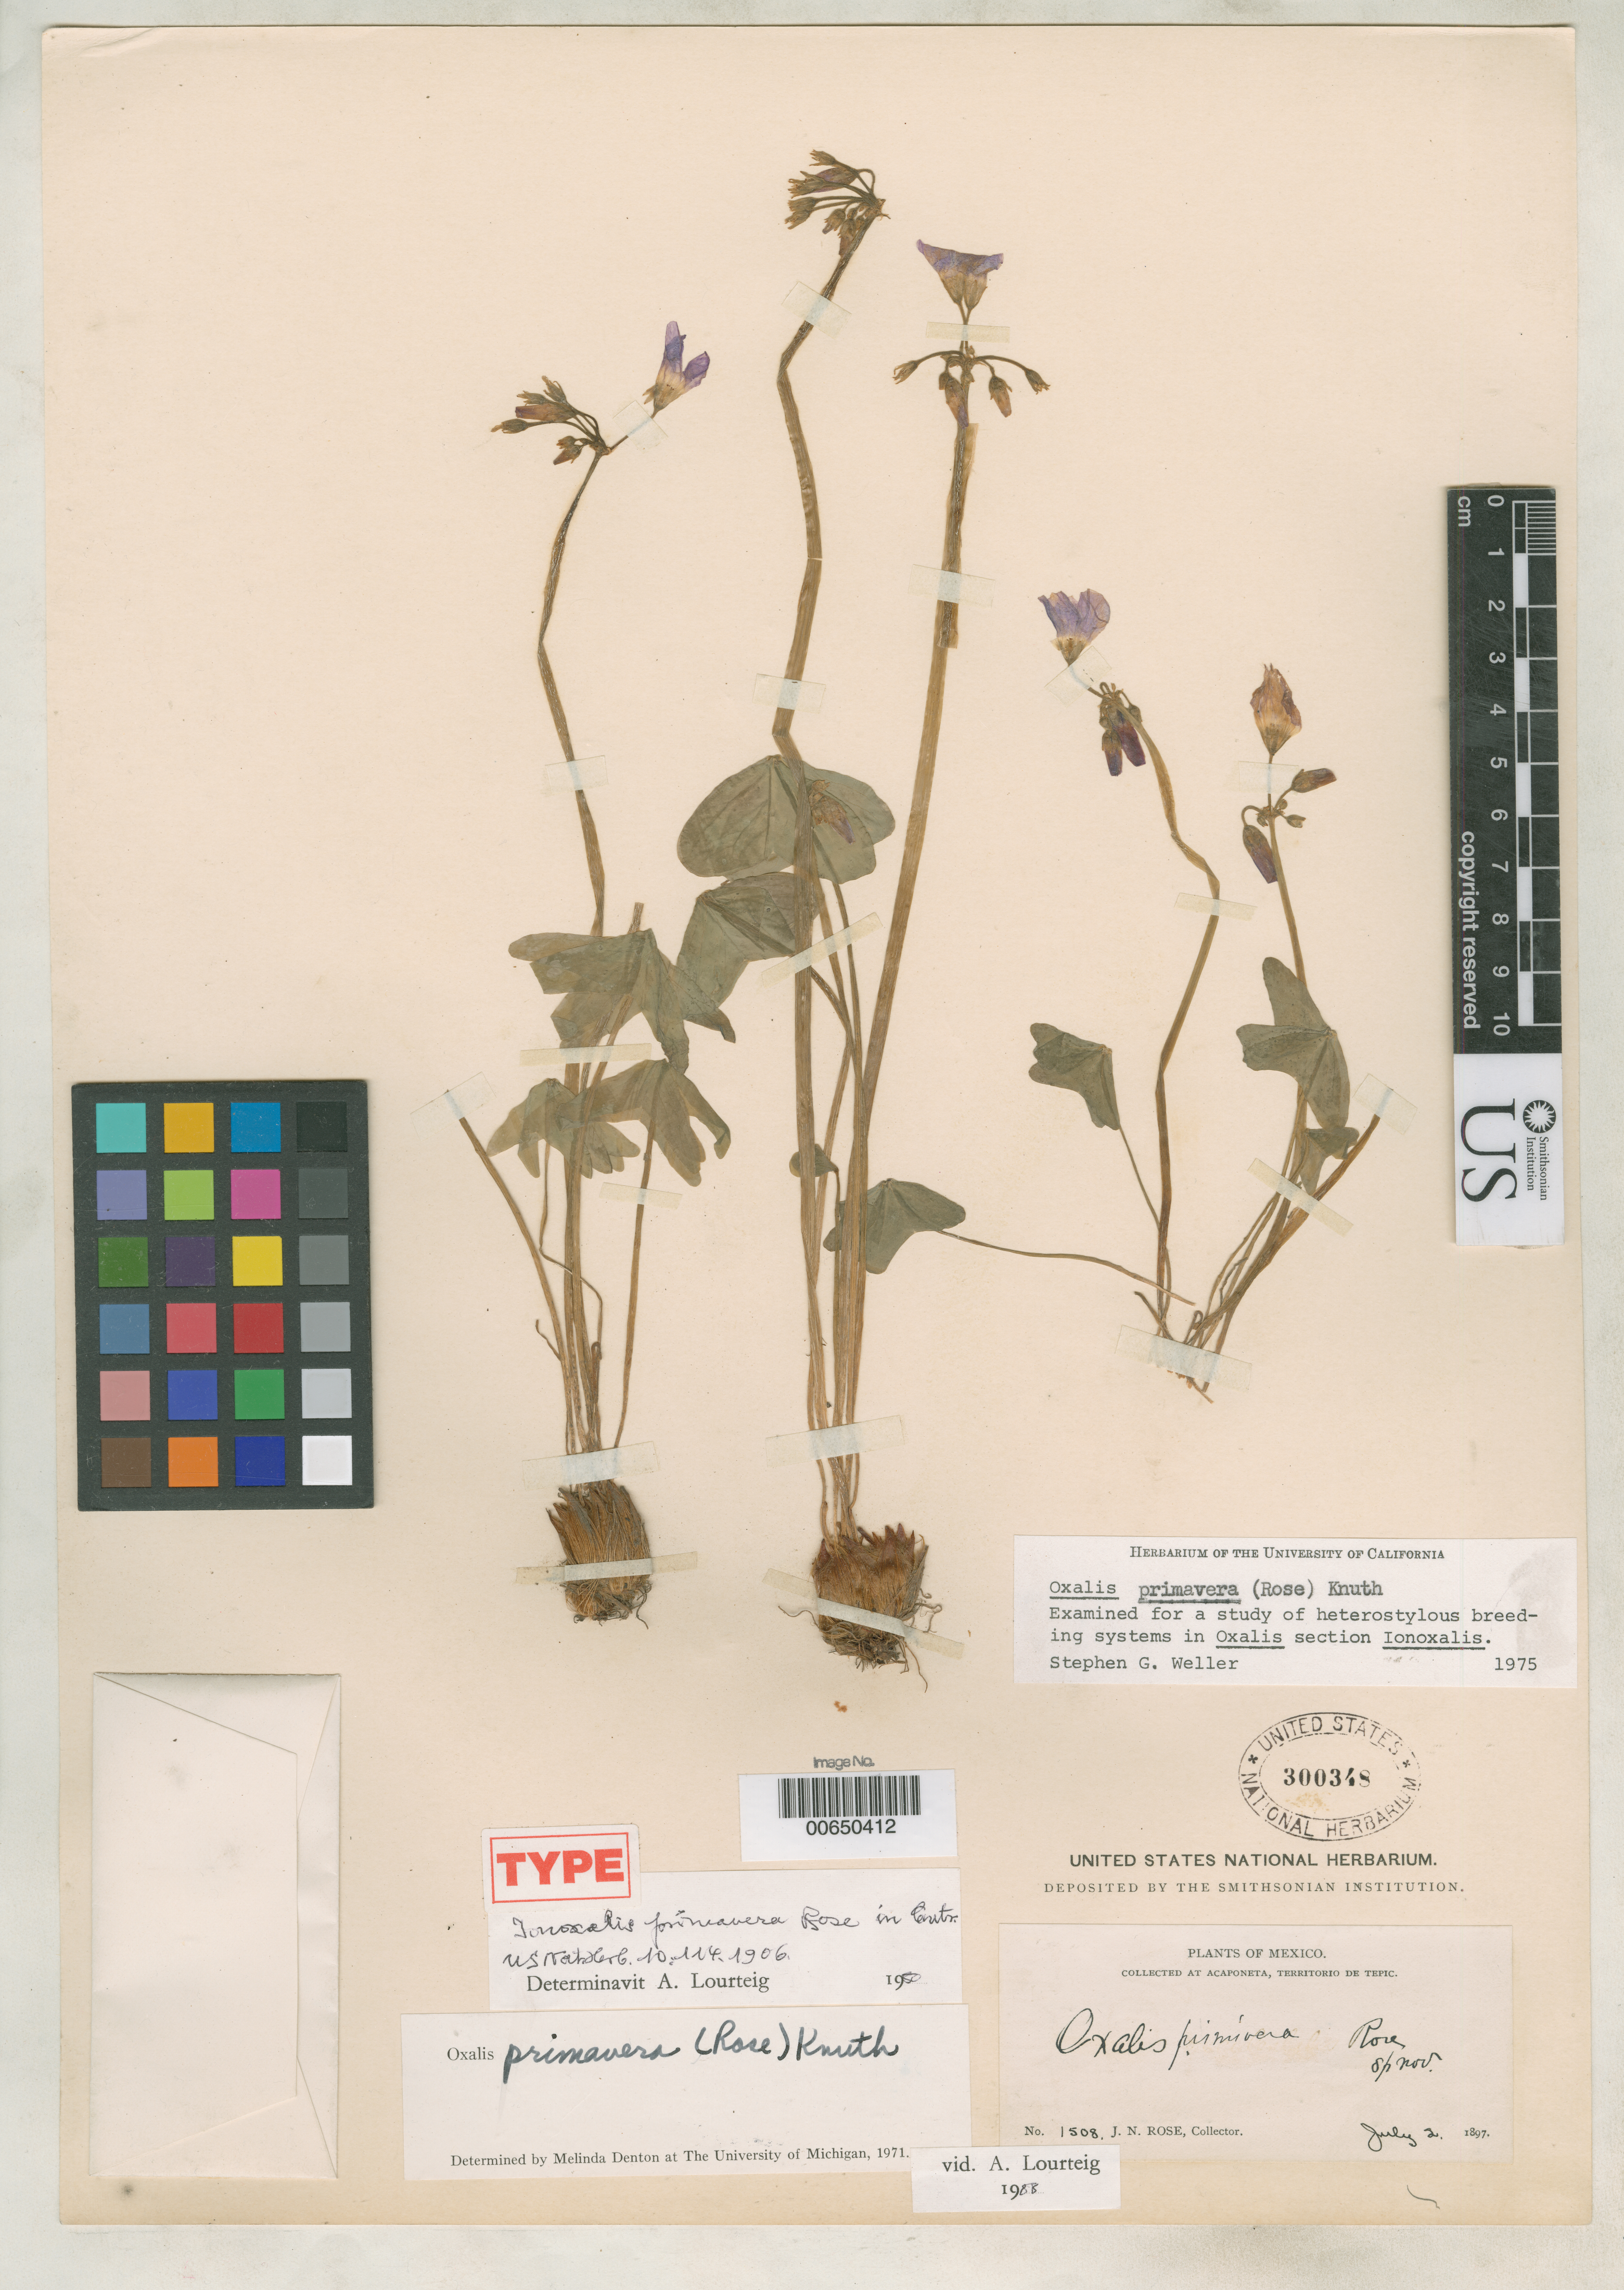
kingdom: Plantae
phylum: Tracheophyta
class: Magnoliopsida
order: Oxalidales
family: Oxalidaceae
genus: Ionoxalis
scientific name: Ionoxalis primavera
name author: Rose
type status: Holotype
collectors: J. N. Rose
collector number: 1508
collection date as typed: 02 Jul 1897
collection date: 1897-07-02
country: Mexico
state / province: Nayarit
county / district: Tepic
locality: Acaponeta, Tepic.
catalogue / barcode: US 300348